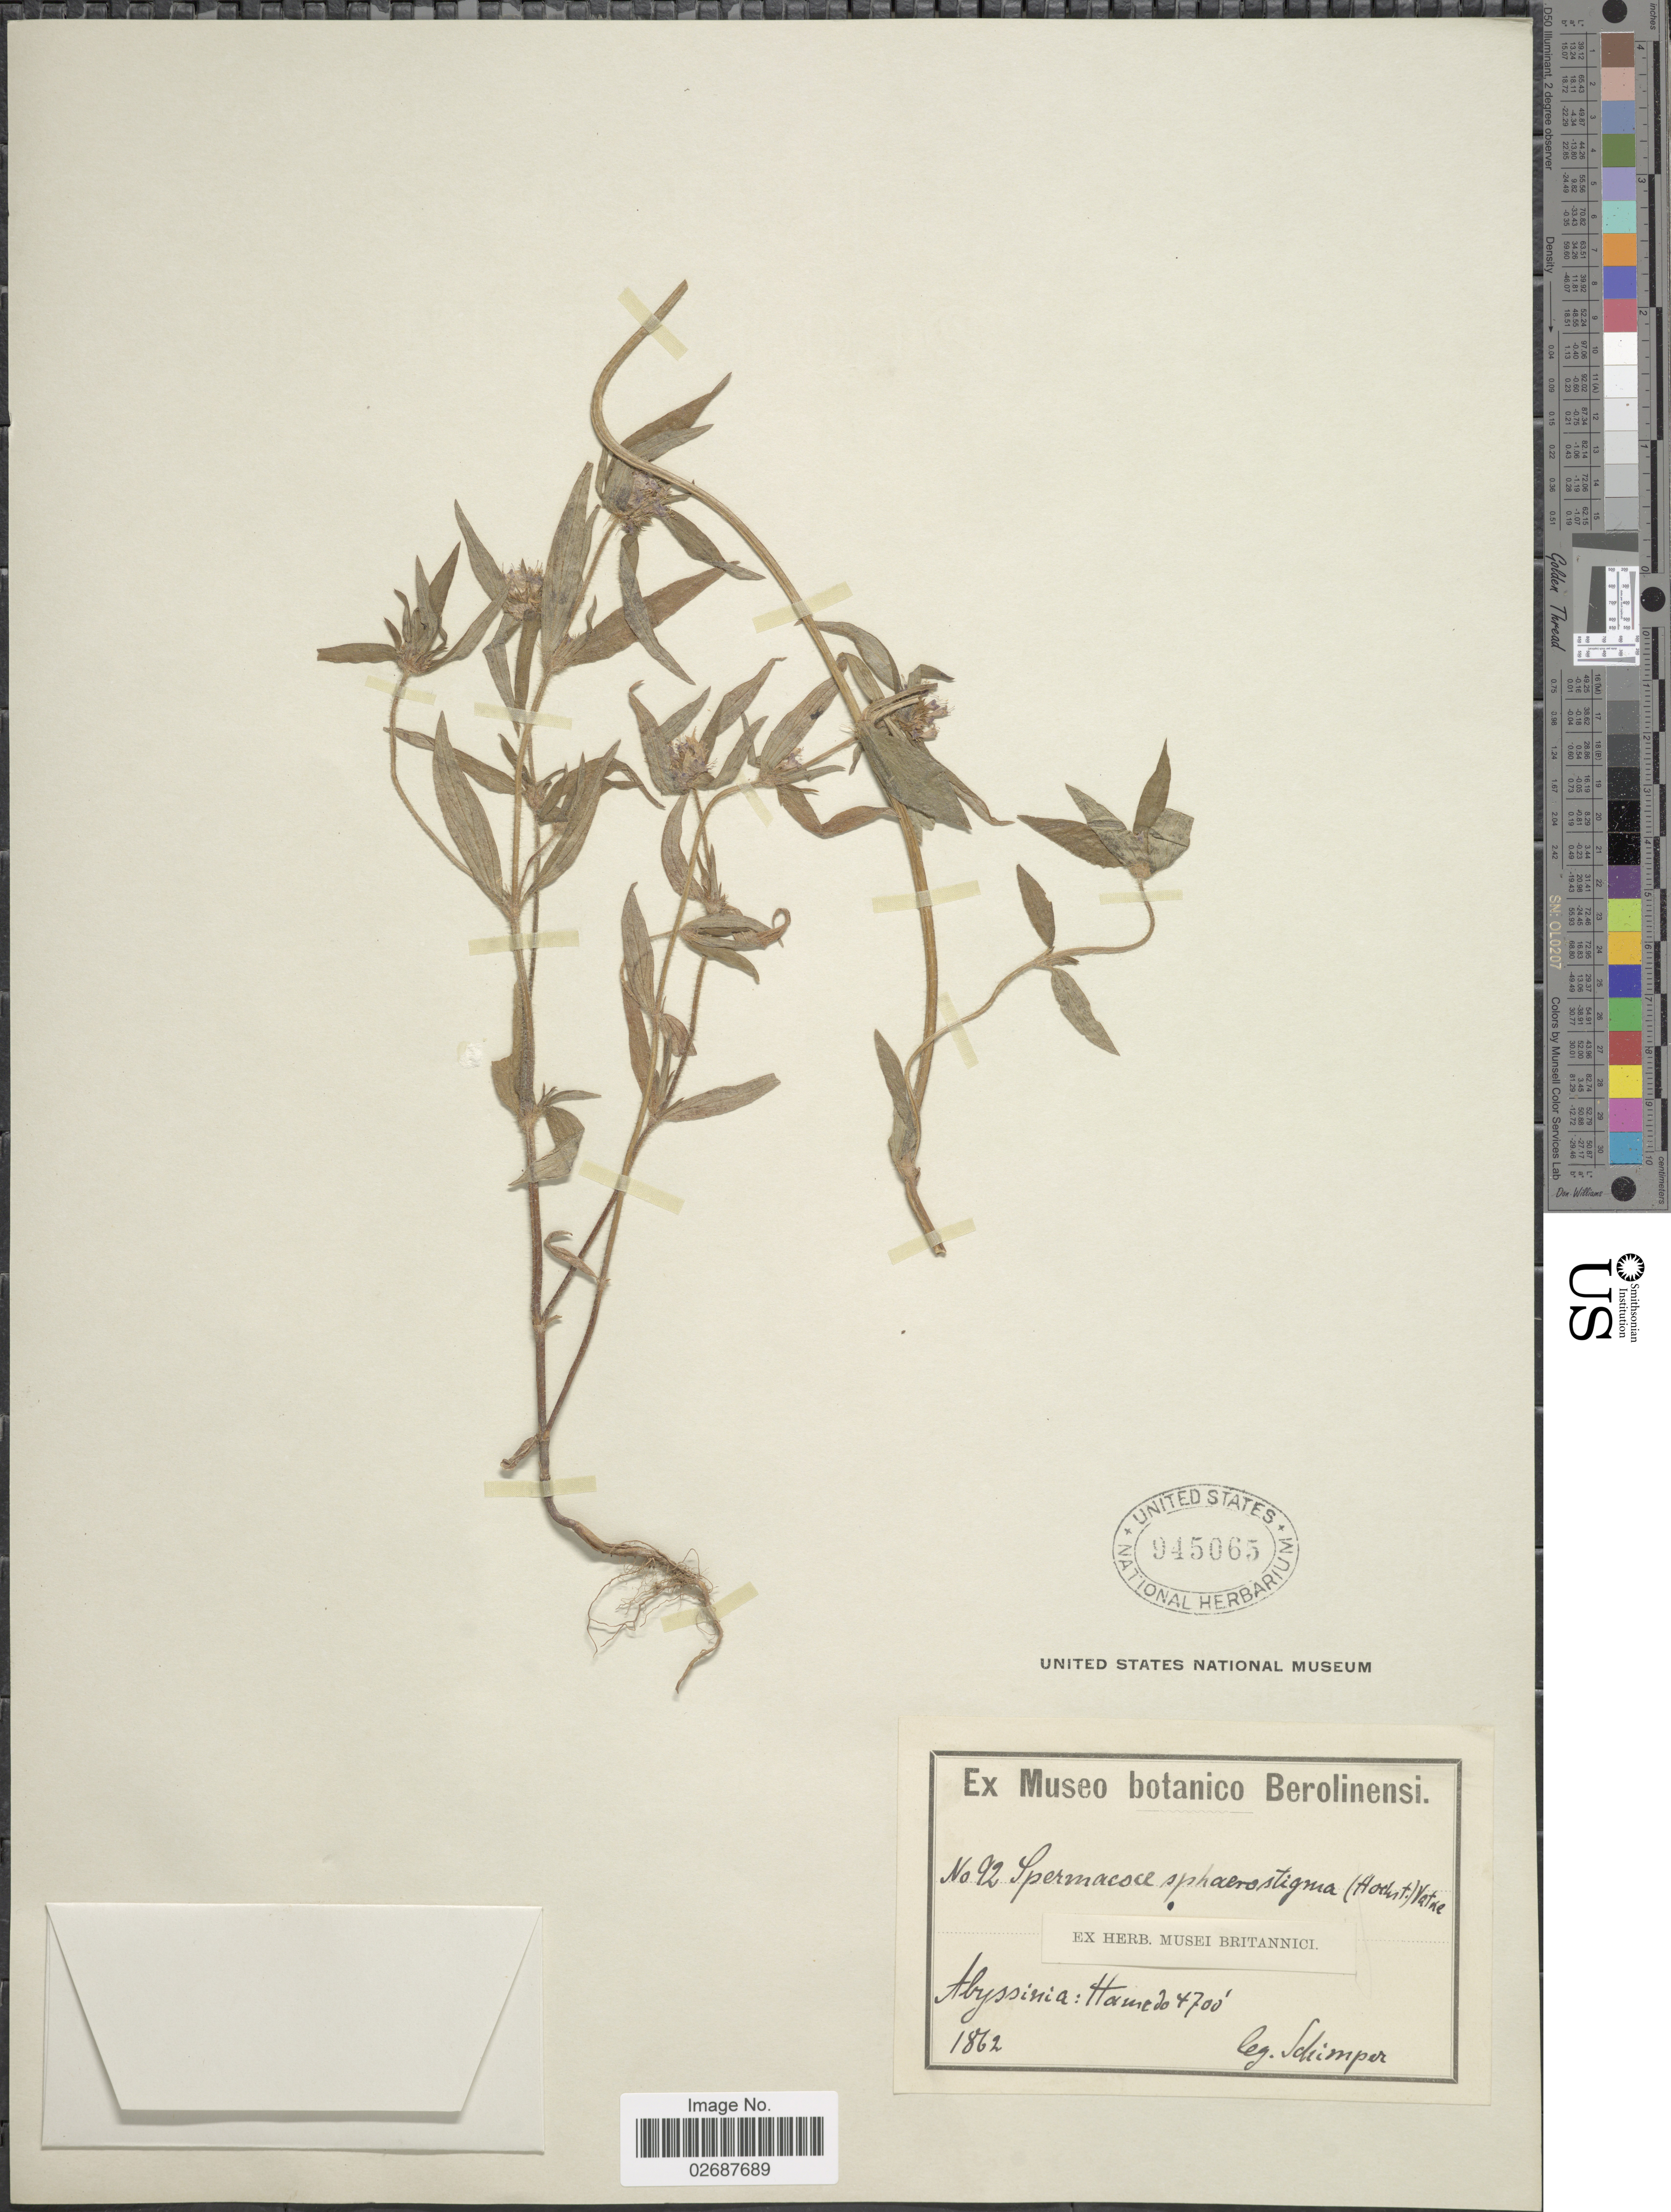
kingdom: Plantae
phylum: Tracheophyta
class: Magnoliopsida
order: Gentianales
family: Rubiaceae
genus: Spermacoce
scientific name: Spermacoce sphaerostigma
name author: (A. Rich.) Vatke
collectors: -. Schimper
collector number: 92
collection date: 1862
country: Ethiopia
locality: Abyssinia: Hamedo.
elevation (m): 1433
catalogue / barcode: US 945065